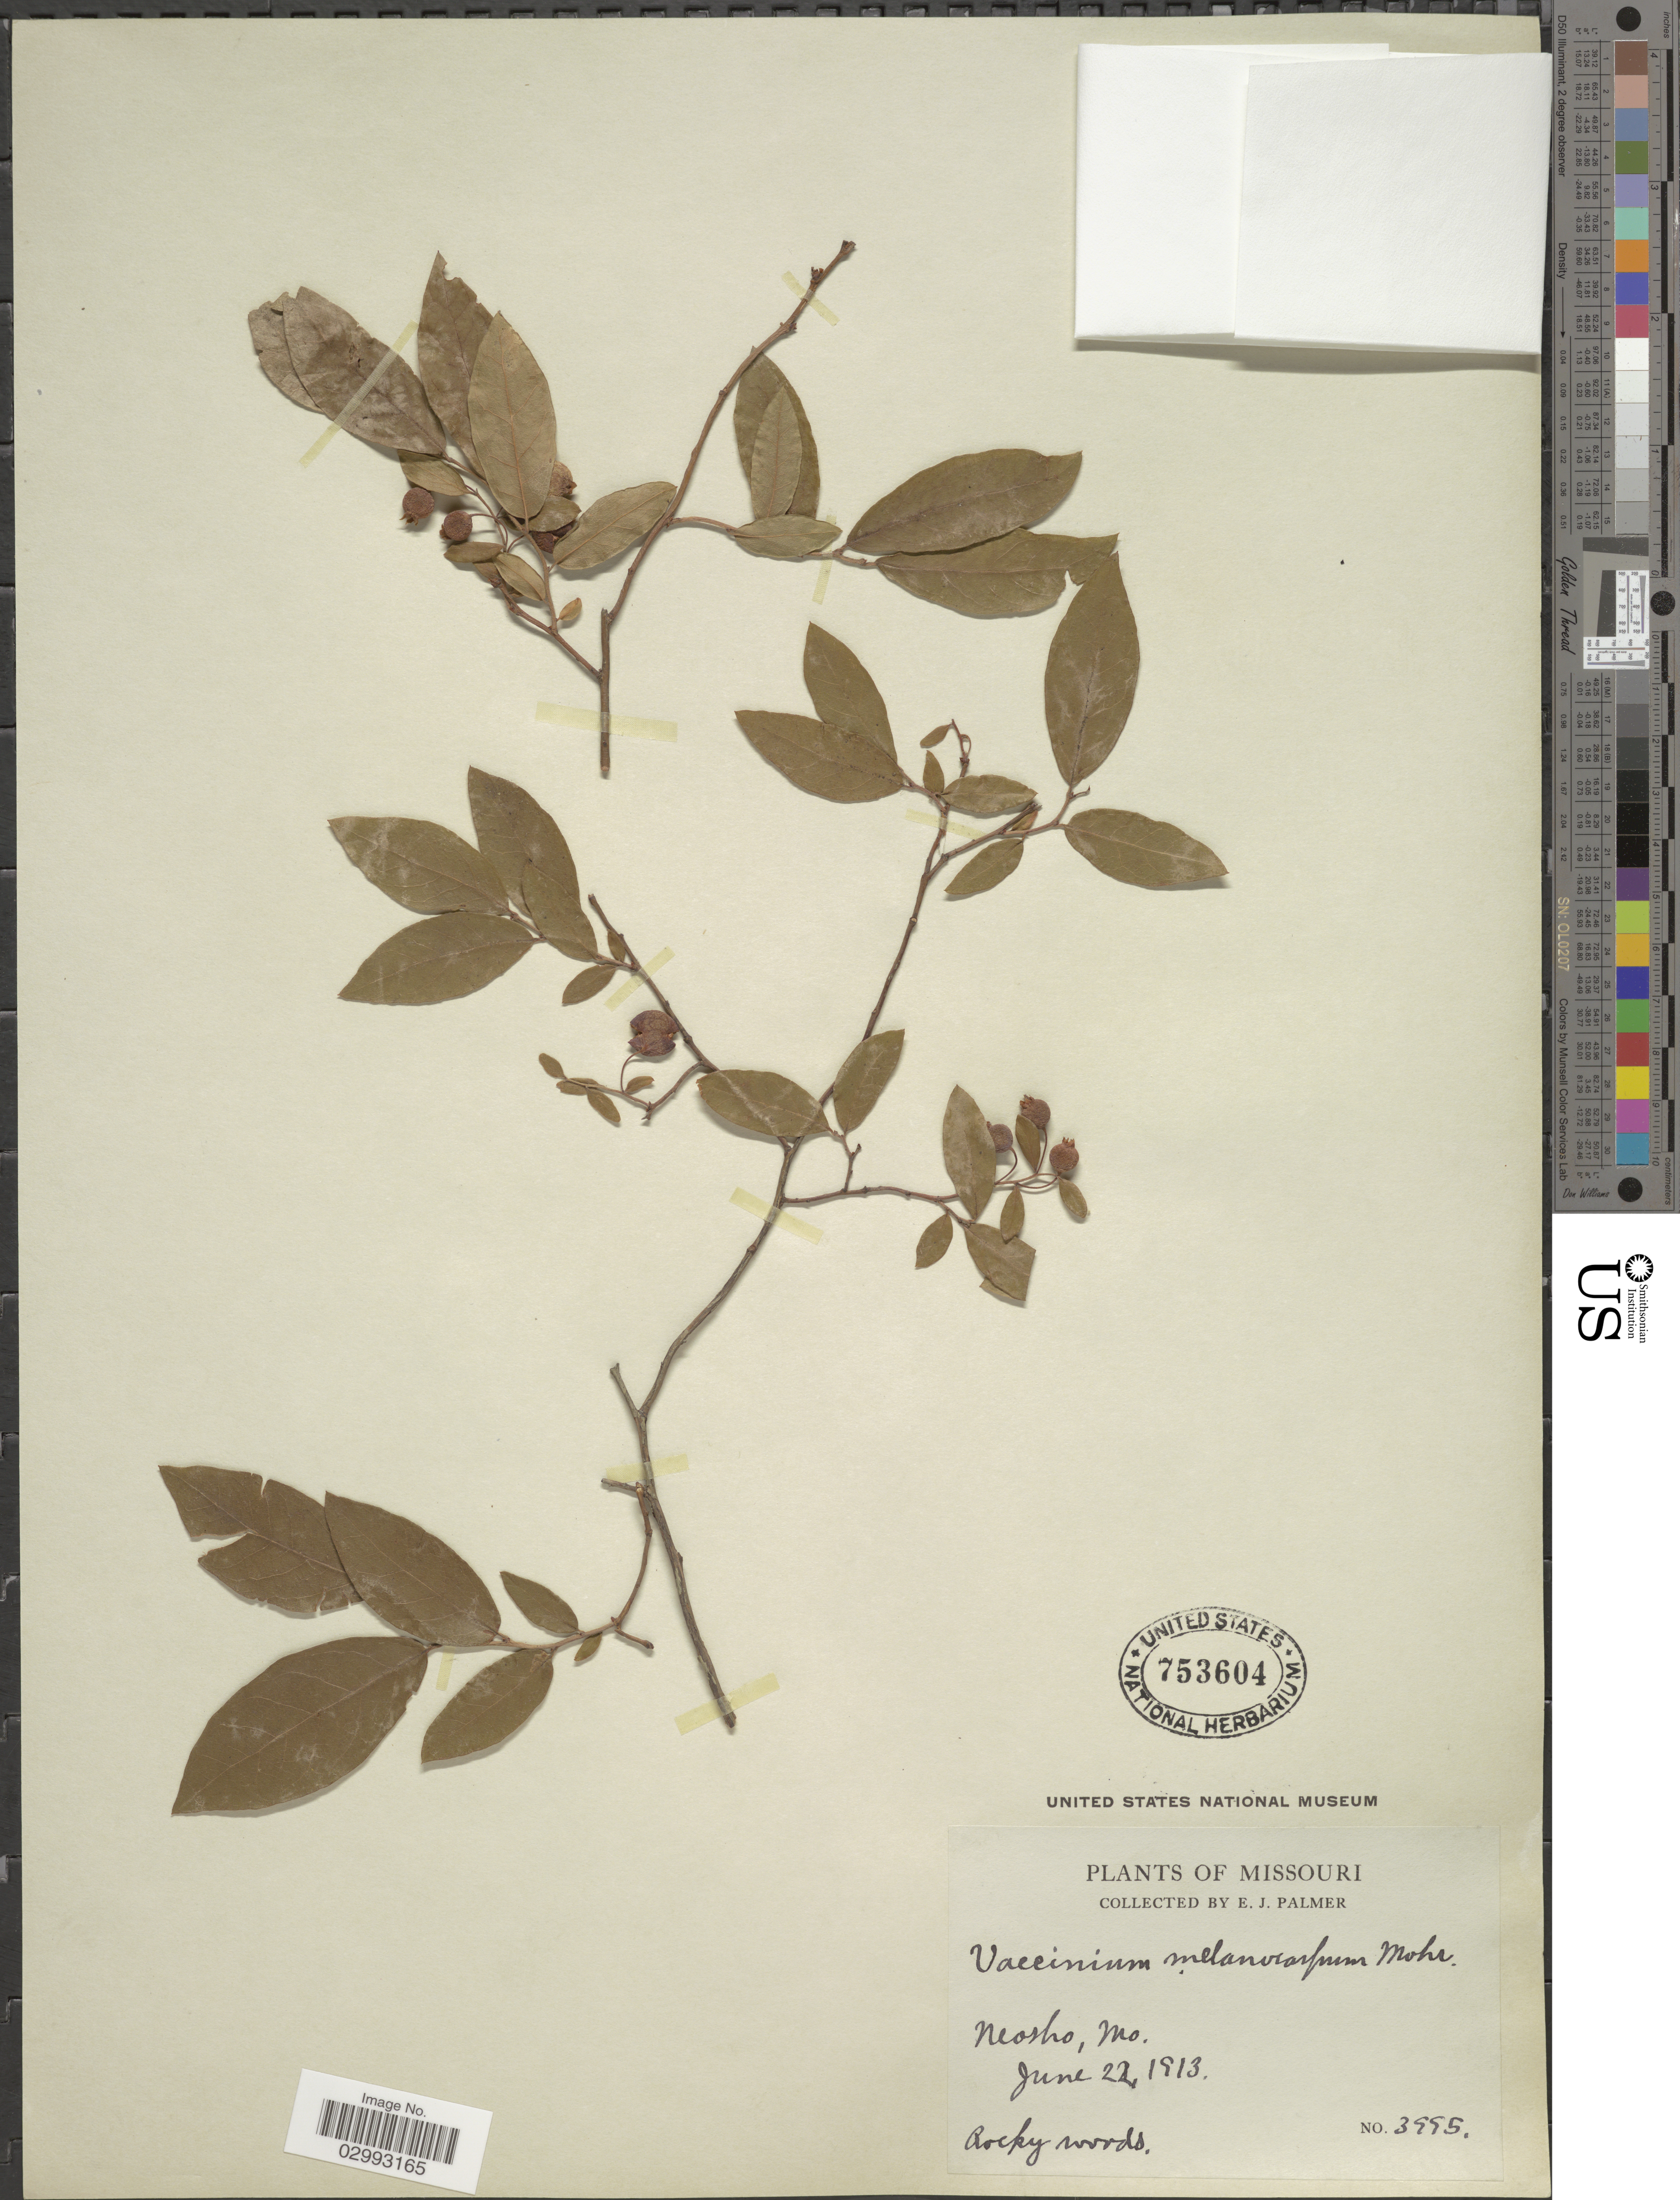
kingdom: Plantae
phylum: Tracheophyta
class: Magnoliopsida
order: Ericales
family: Ericaceae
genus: Polycodium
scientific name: Polycodium melanocarpum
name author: (C. Mohr) Small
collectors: E. J. Palmer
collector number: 3995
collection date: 1913-06-22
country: United States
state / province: Missouri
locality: Neosho.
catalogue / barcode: US 753604